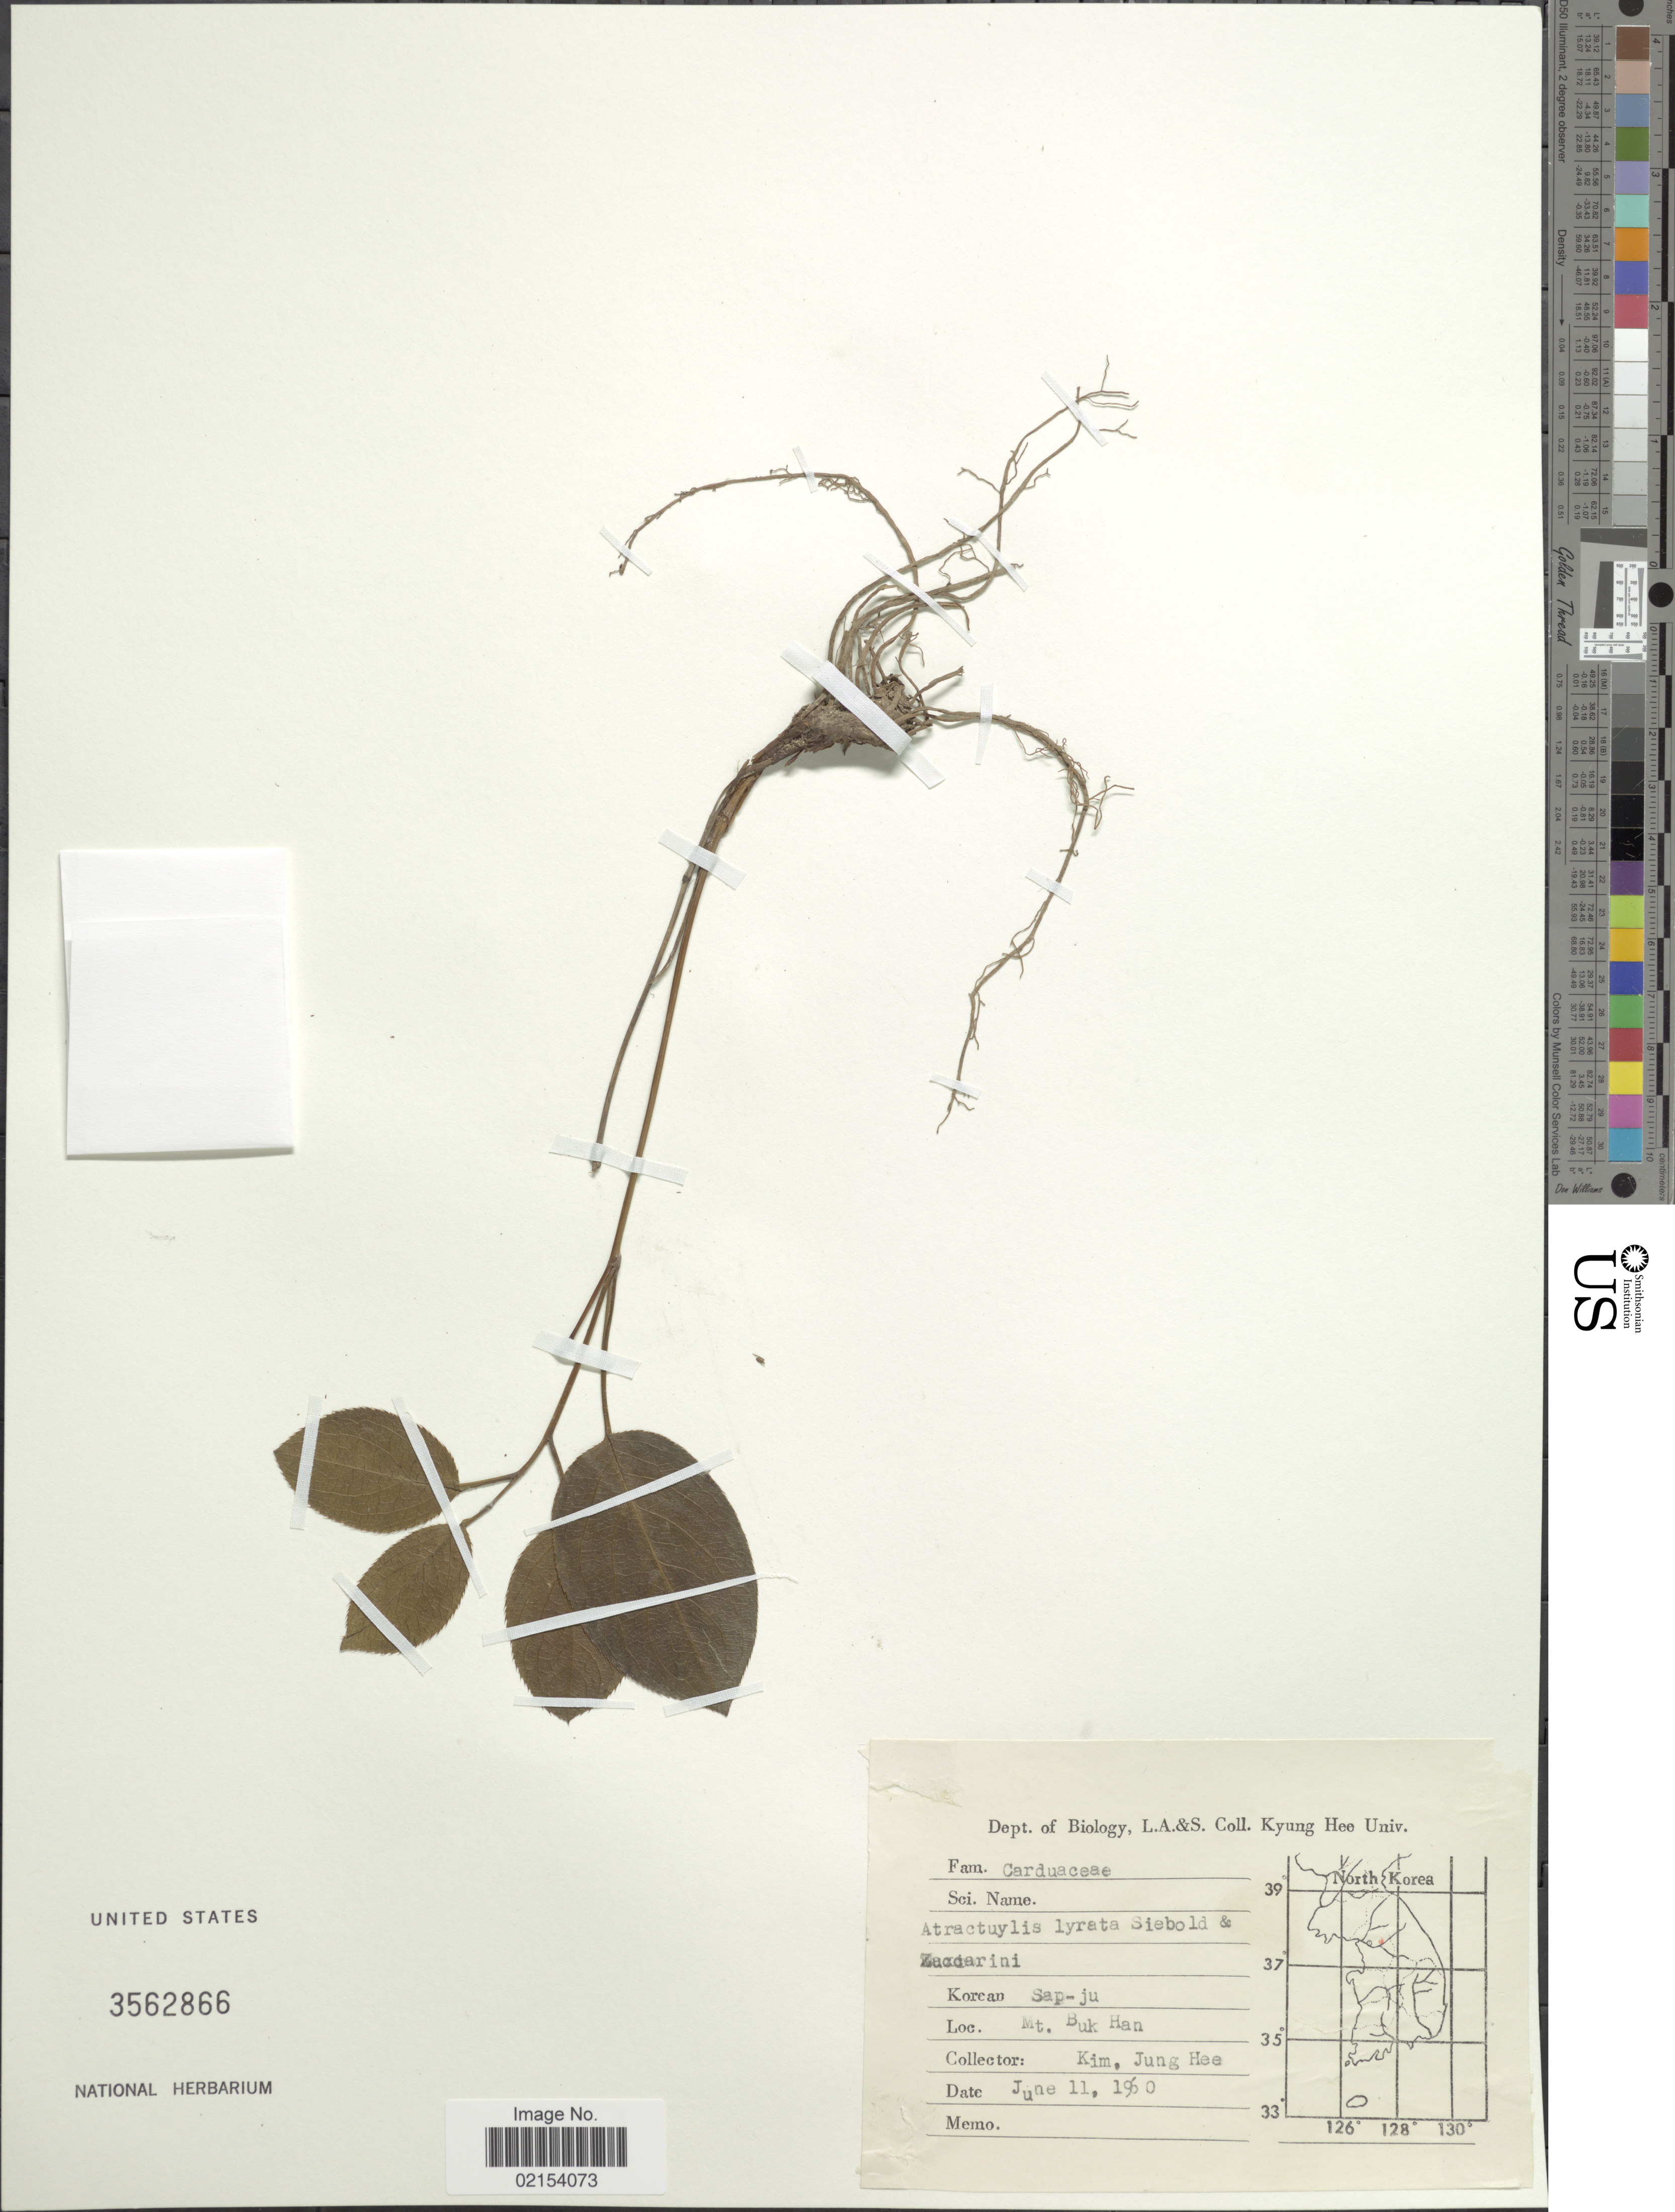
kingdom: Plantae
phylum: Tracheophyta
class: Magnoliopsida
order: Asterales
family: Asteraceae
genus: Atractylodes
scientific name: Atractylodes lancea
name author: (Thunb.) DC.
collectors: J. Kim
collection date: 1960-06-11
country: South Korea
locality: Mt. Buk Han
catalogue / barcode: US 3562866